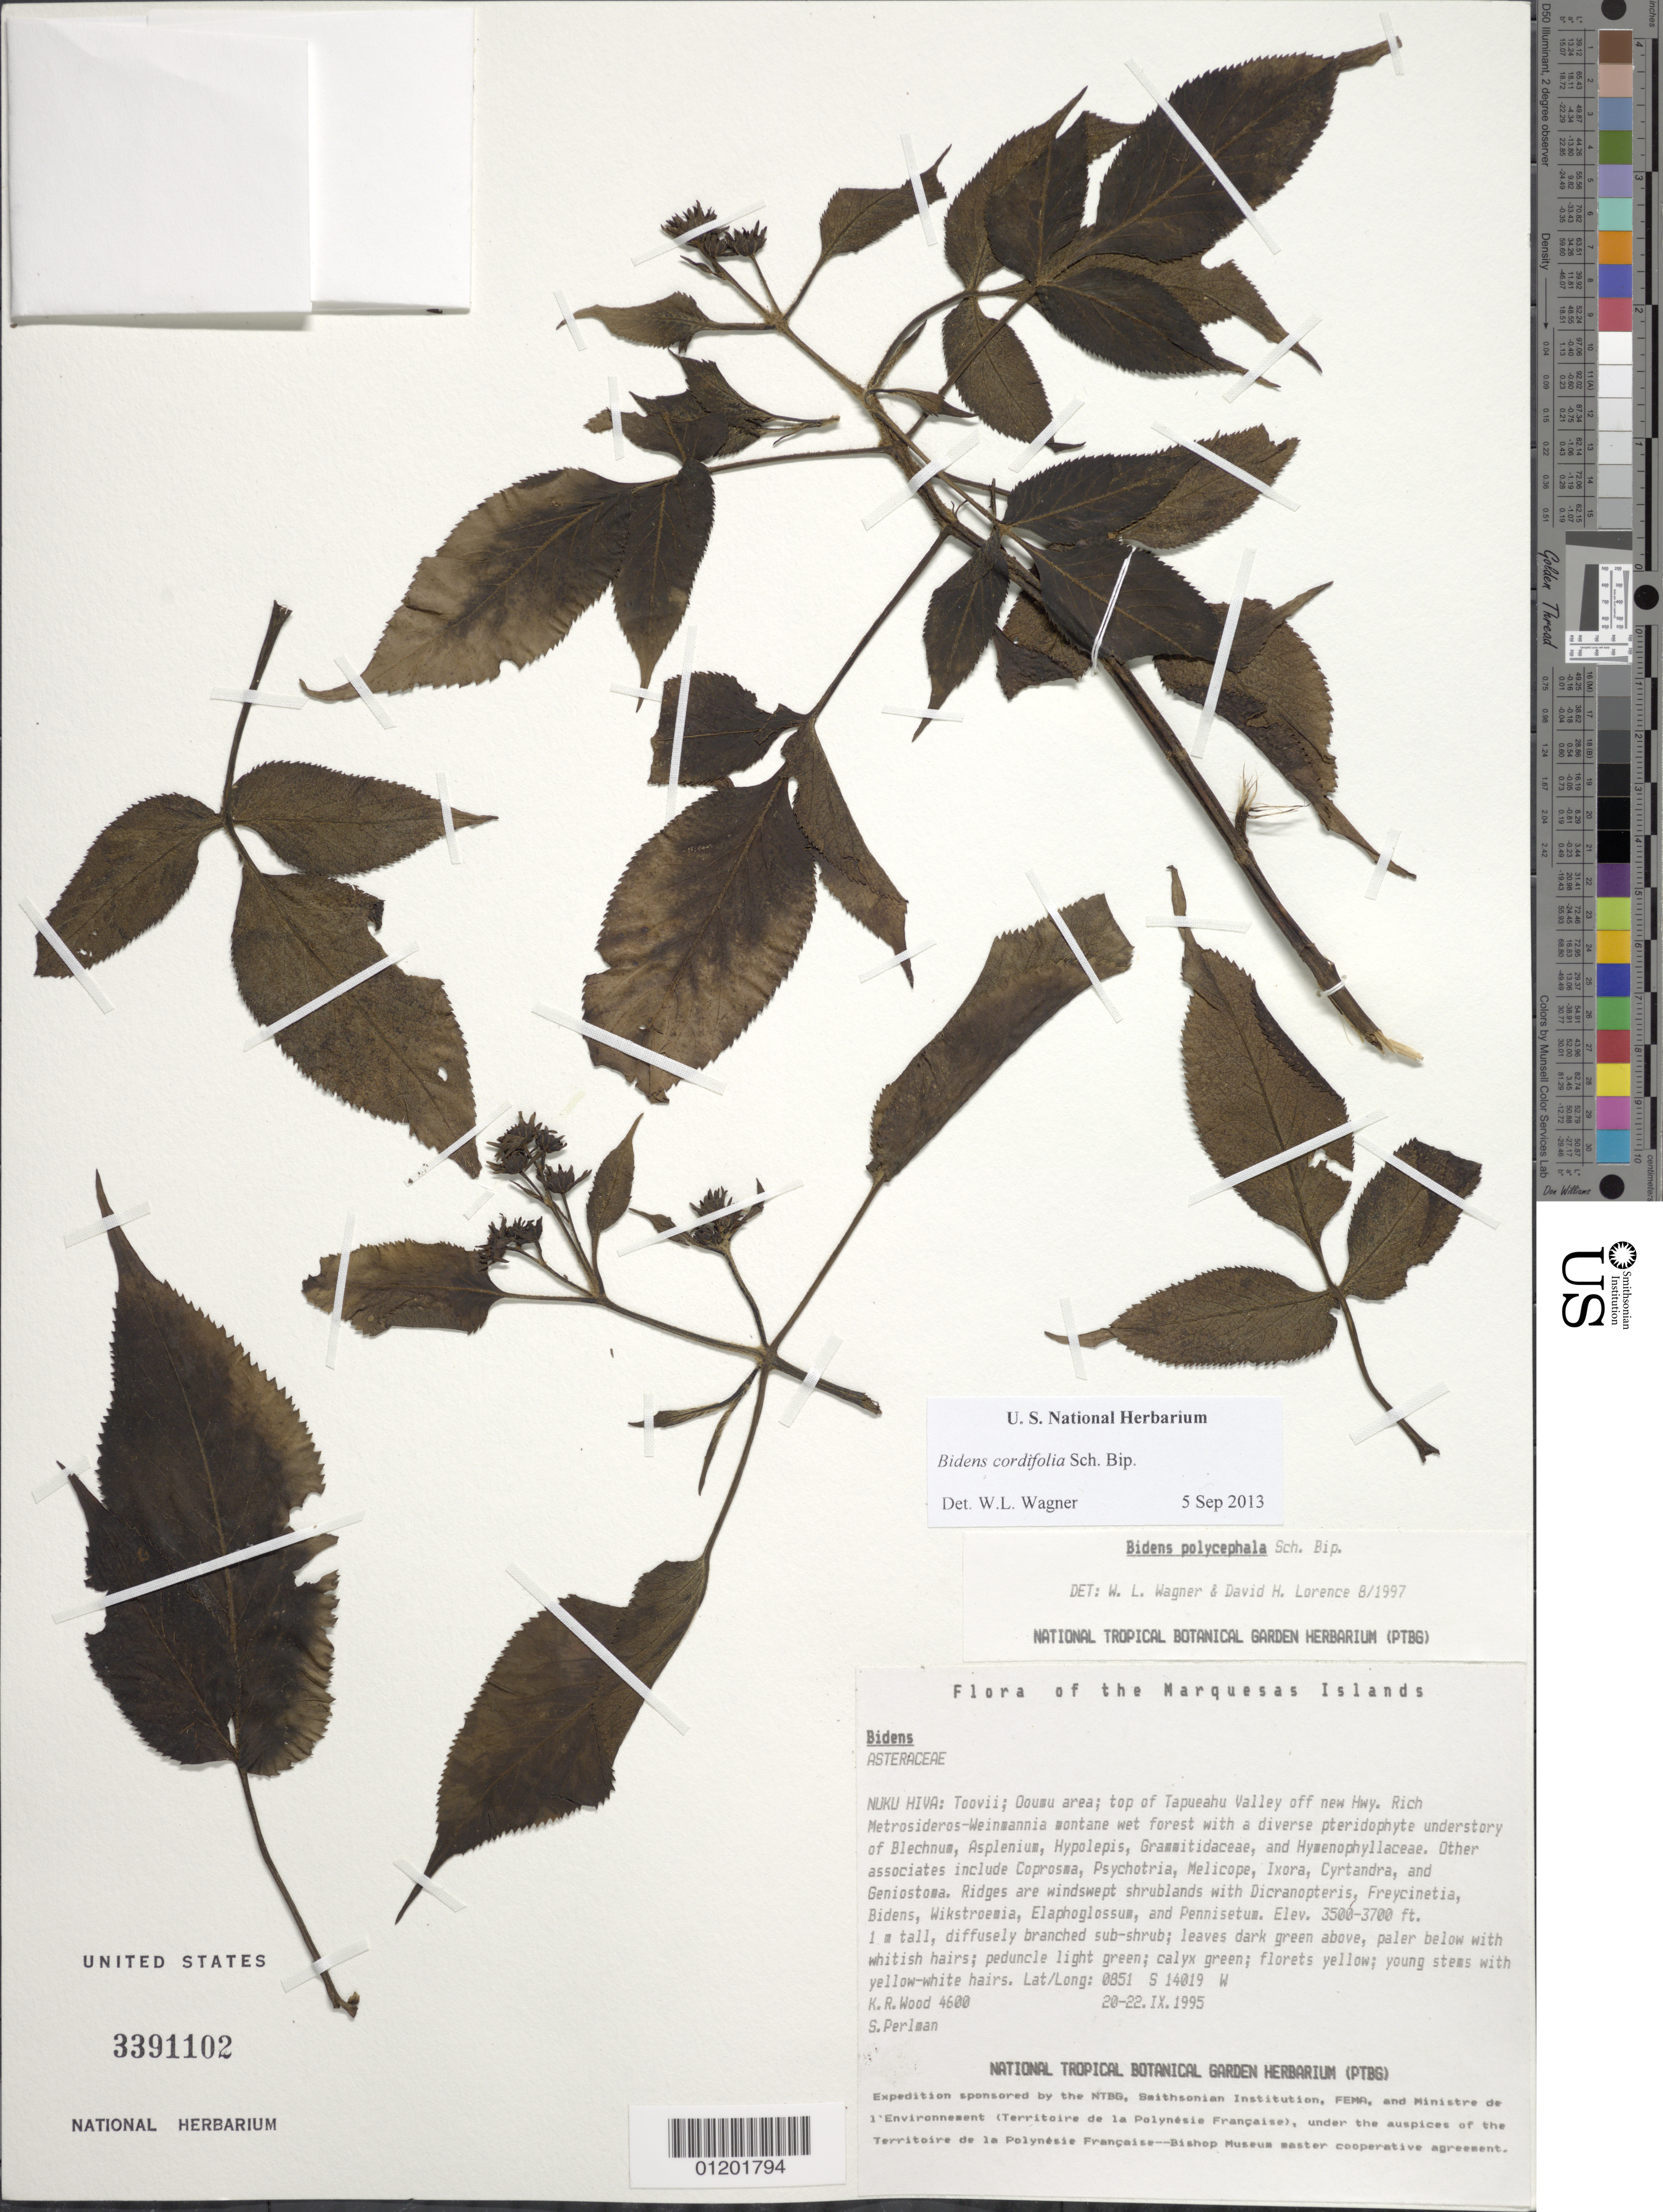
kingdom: Plantae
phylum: Tracheophyta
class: Magnoliopsida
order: Asterales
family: Asteraceae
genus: Bidens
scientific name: Bidens cordifolia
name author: Sch. Bip.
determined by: Wagner, W. L., (BOT), Smithsonian Institution - National Museum of Natural History (UNITED STATES)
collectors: K. R. Wood & S. P. Perlman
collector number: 4600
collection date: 1995-09-20/1995-09-22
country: French Polynesia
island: Nuku Hiva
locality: Toovii, Ooumu area, top of Tapueahu Valley off new hwy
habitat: Rich Metrosideros-Weinmannia montane wet forests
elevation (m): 1067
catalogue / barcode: US 3391102